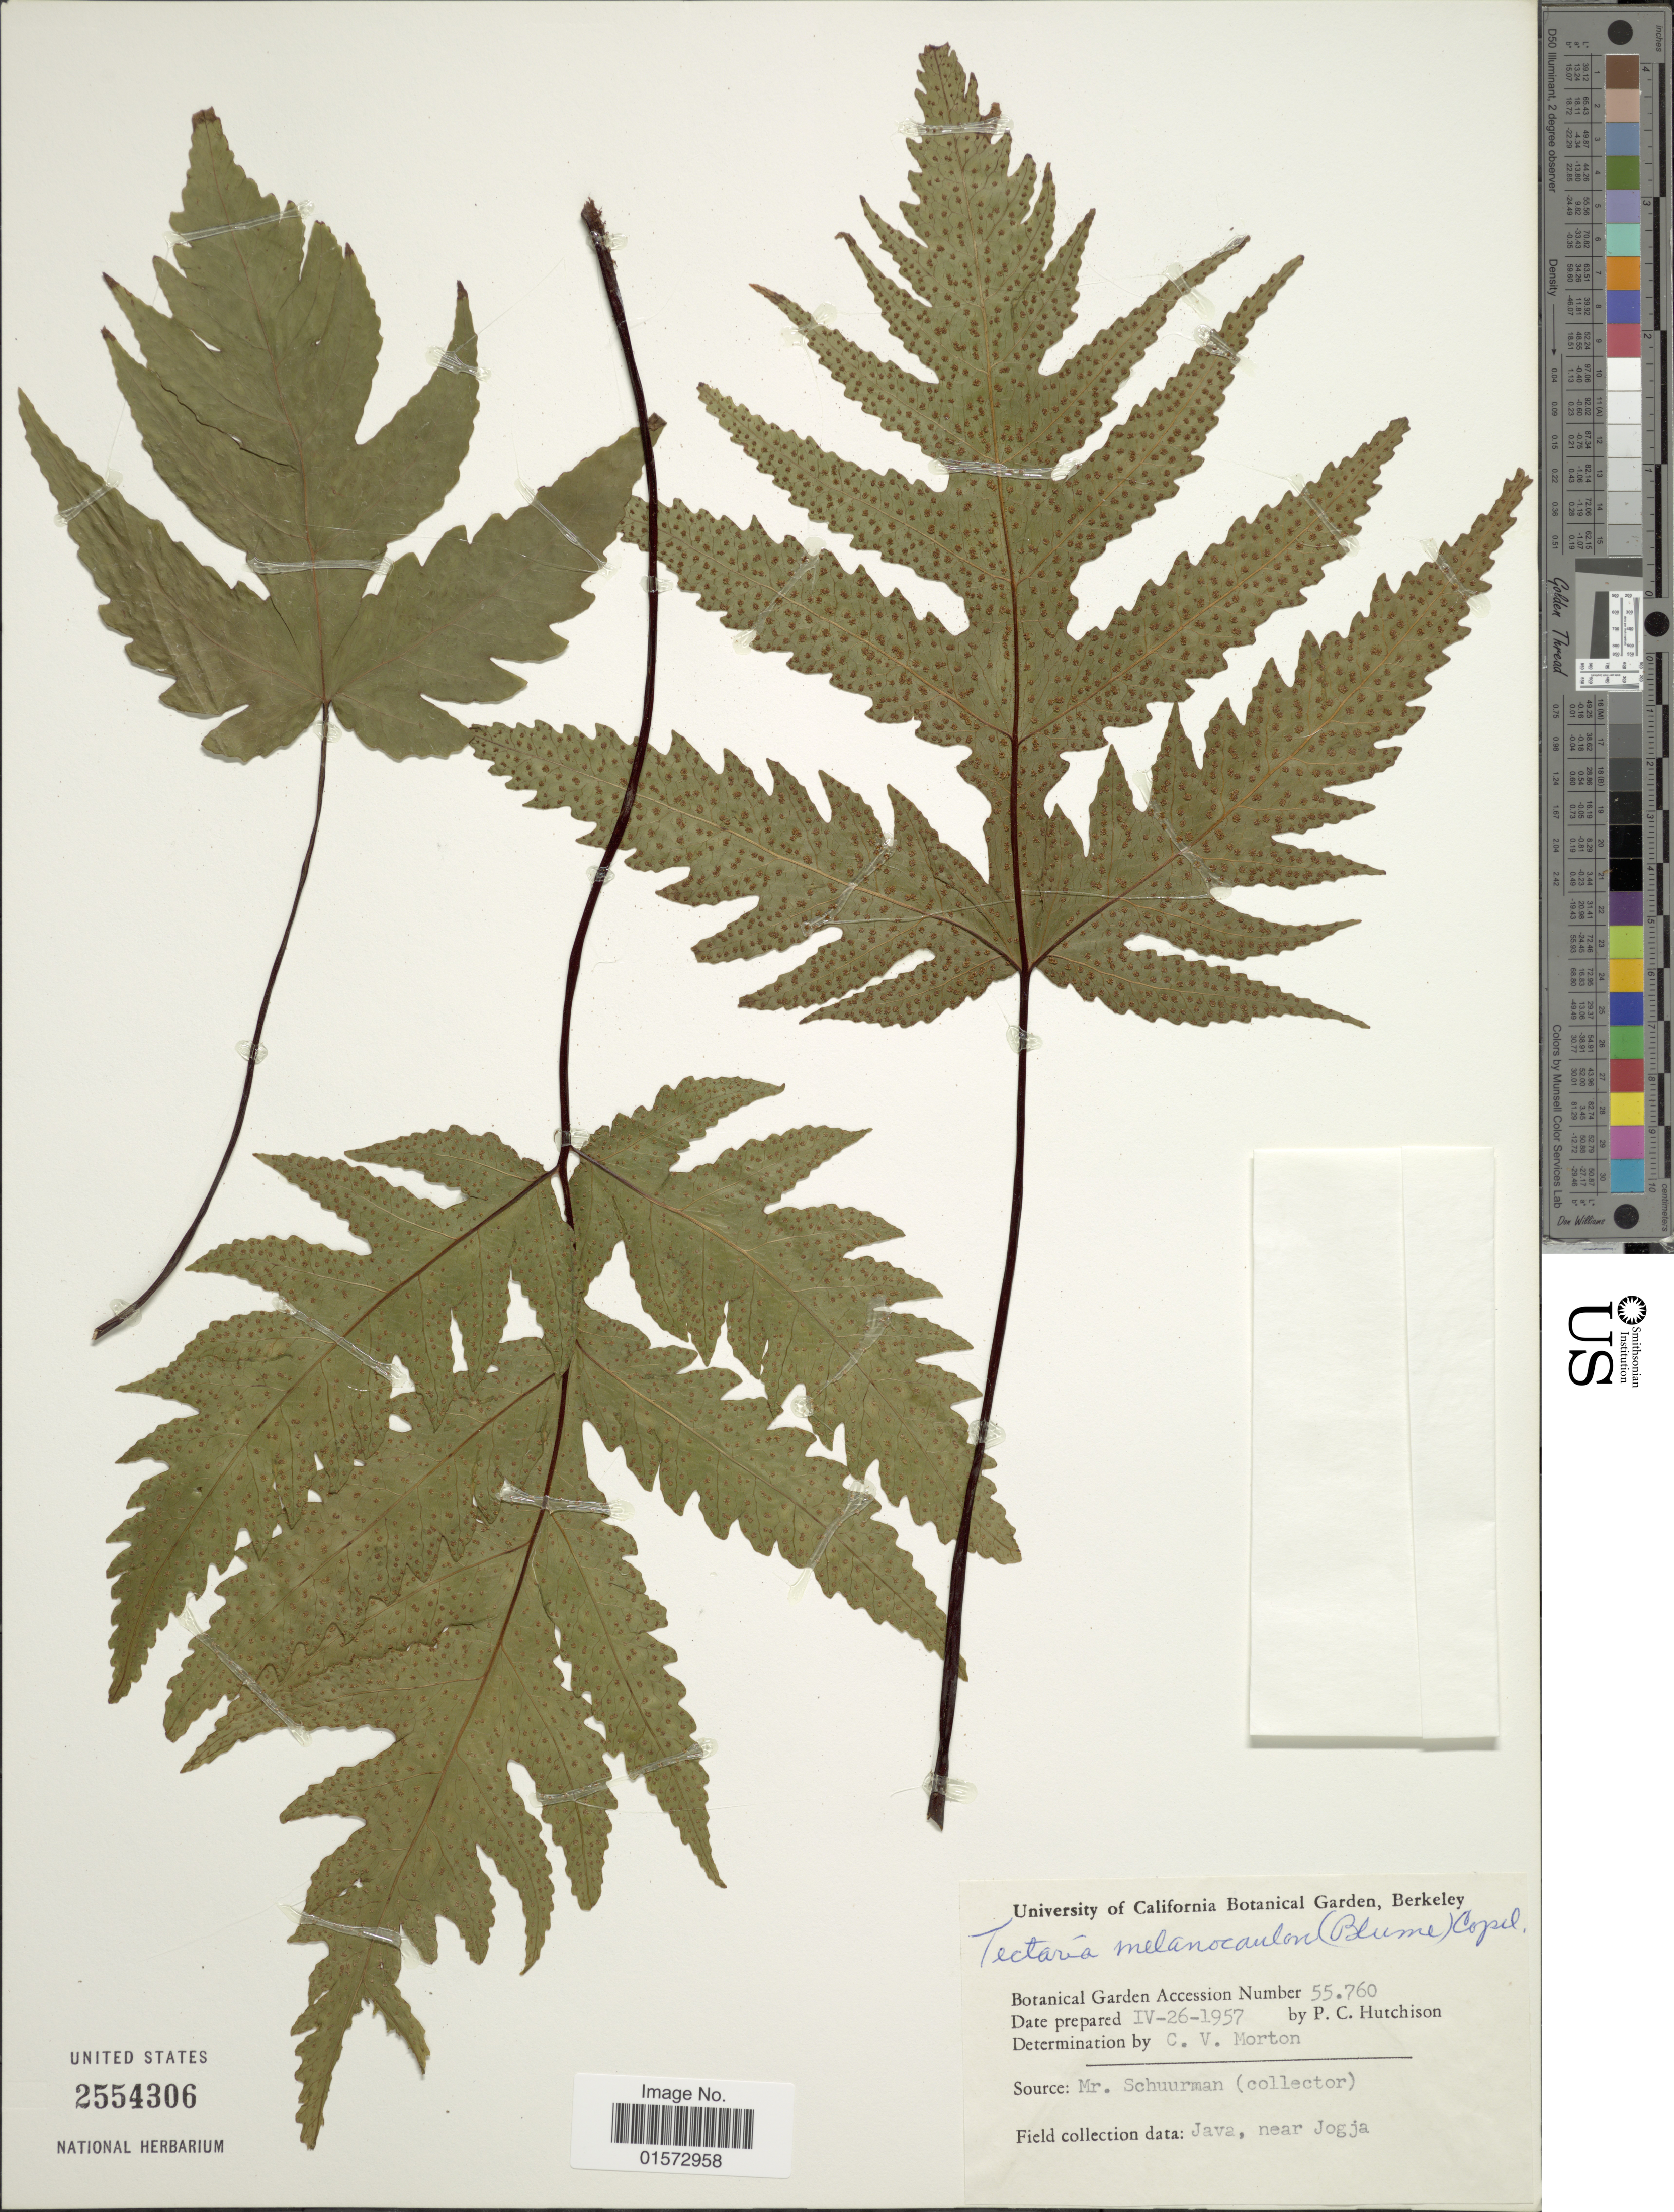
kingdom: Plantae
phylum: Tracheophyta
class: Polypodiopsida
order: Polypodiales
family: Tectariaceae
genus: Tectaria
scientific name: Tectaria melanocaulos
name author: (Bedd.) Copel.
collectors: P. C. Hutchison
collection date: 1957-04-26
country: United States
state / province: California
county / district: Alameda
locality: University of California Botanical Garden, Berkeley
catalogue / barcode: US 2554306